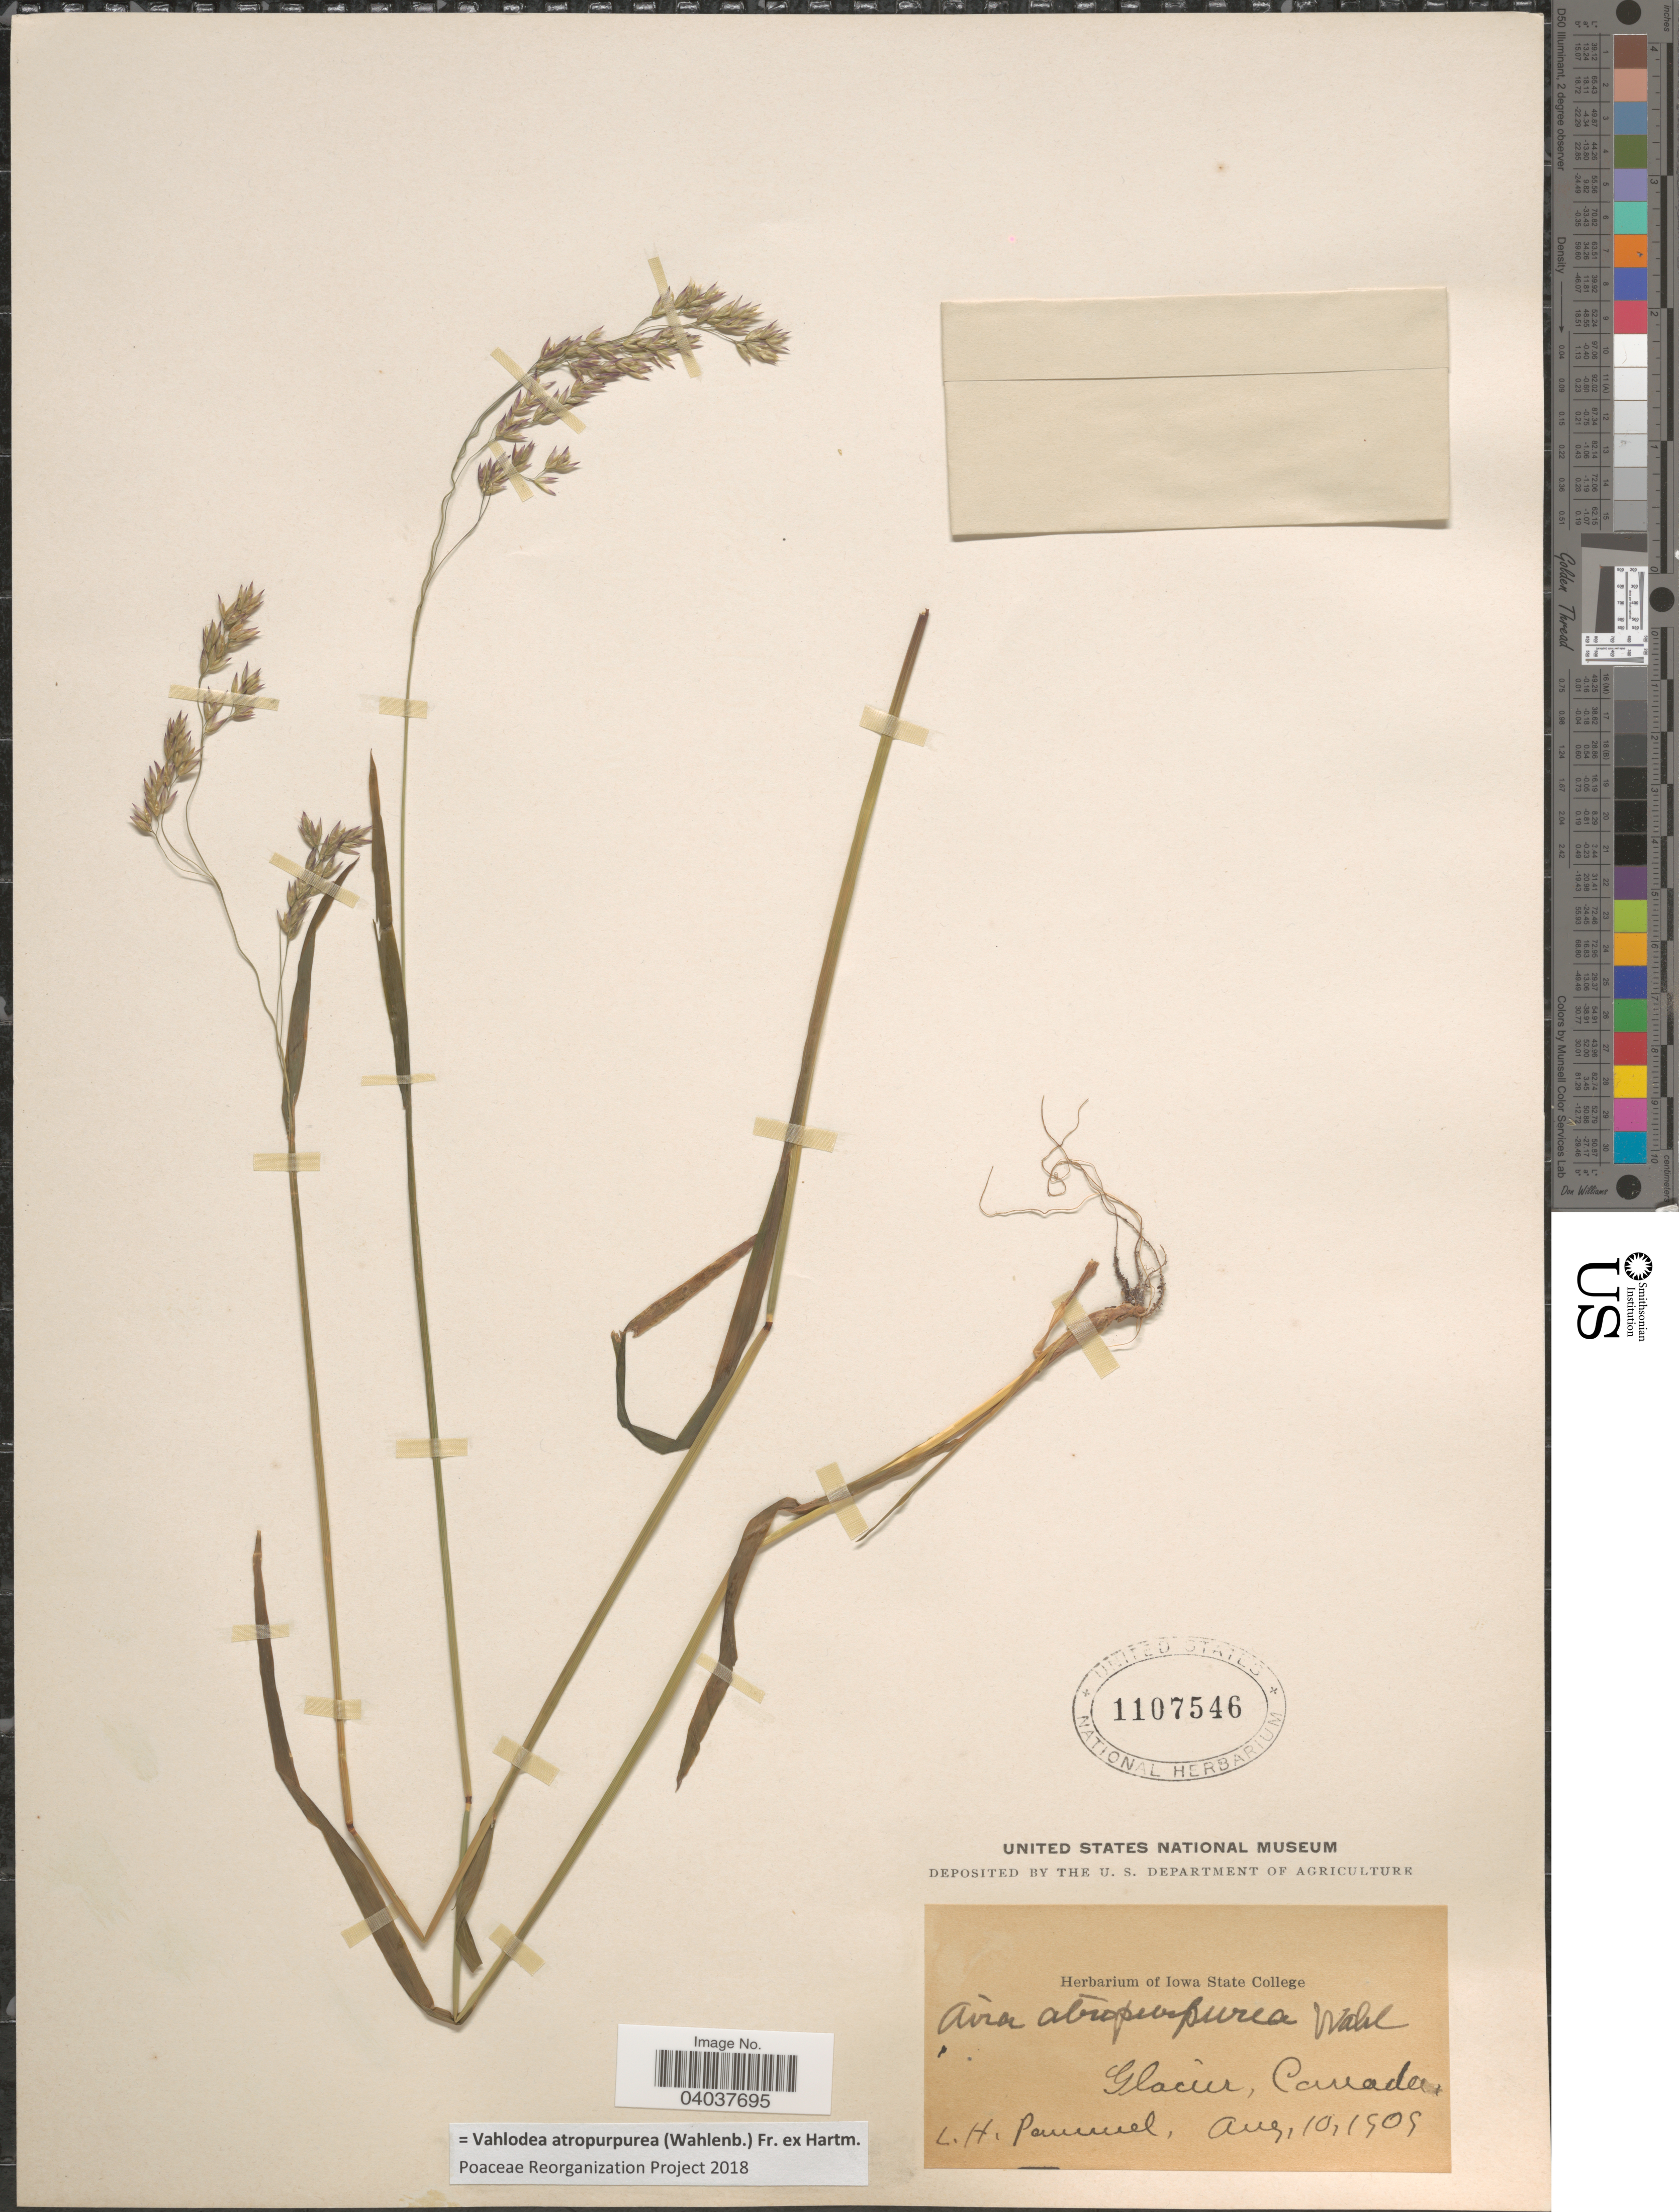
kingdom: Plantae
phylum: Tracheophyta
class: Liliopsida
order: Poales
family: Poaceae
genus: Vahlodea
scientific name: Vahlodea atropurpurea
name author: (Wahlenb.) Fr. ex Hartm.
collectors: L. Pammel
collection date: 1909-08-10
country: Canada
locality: Glacier.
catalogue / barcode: US 1107546